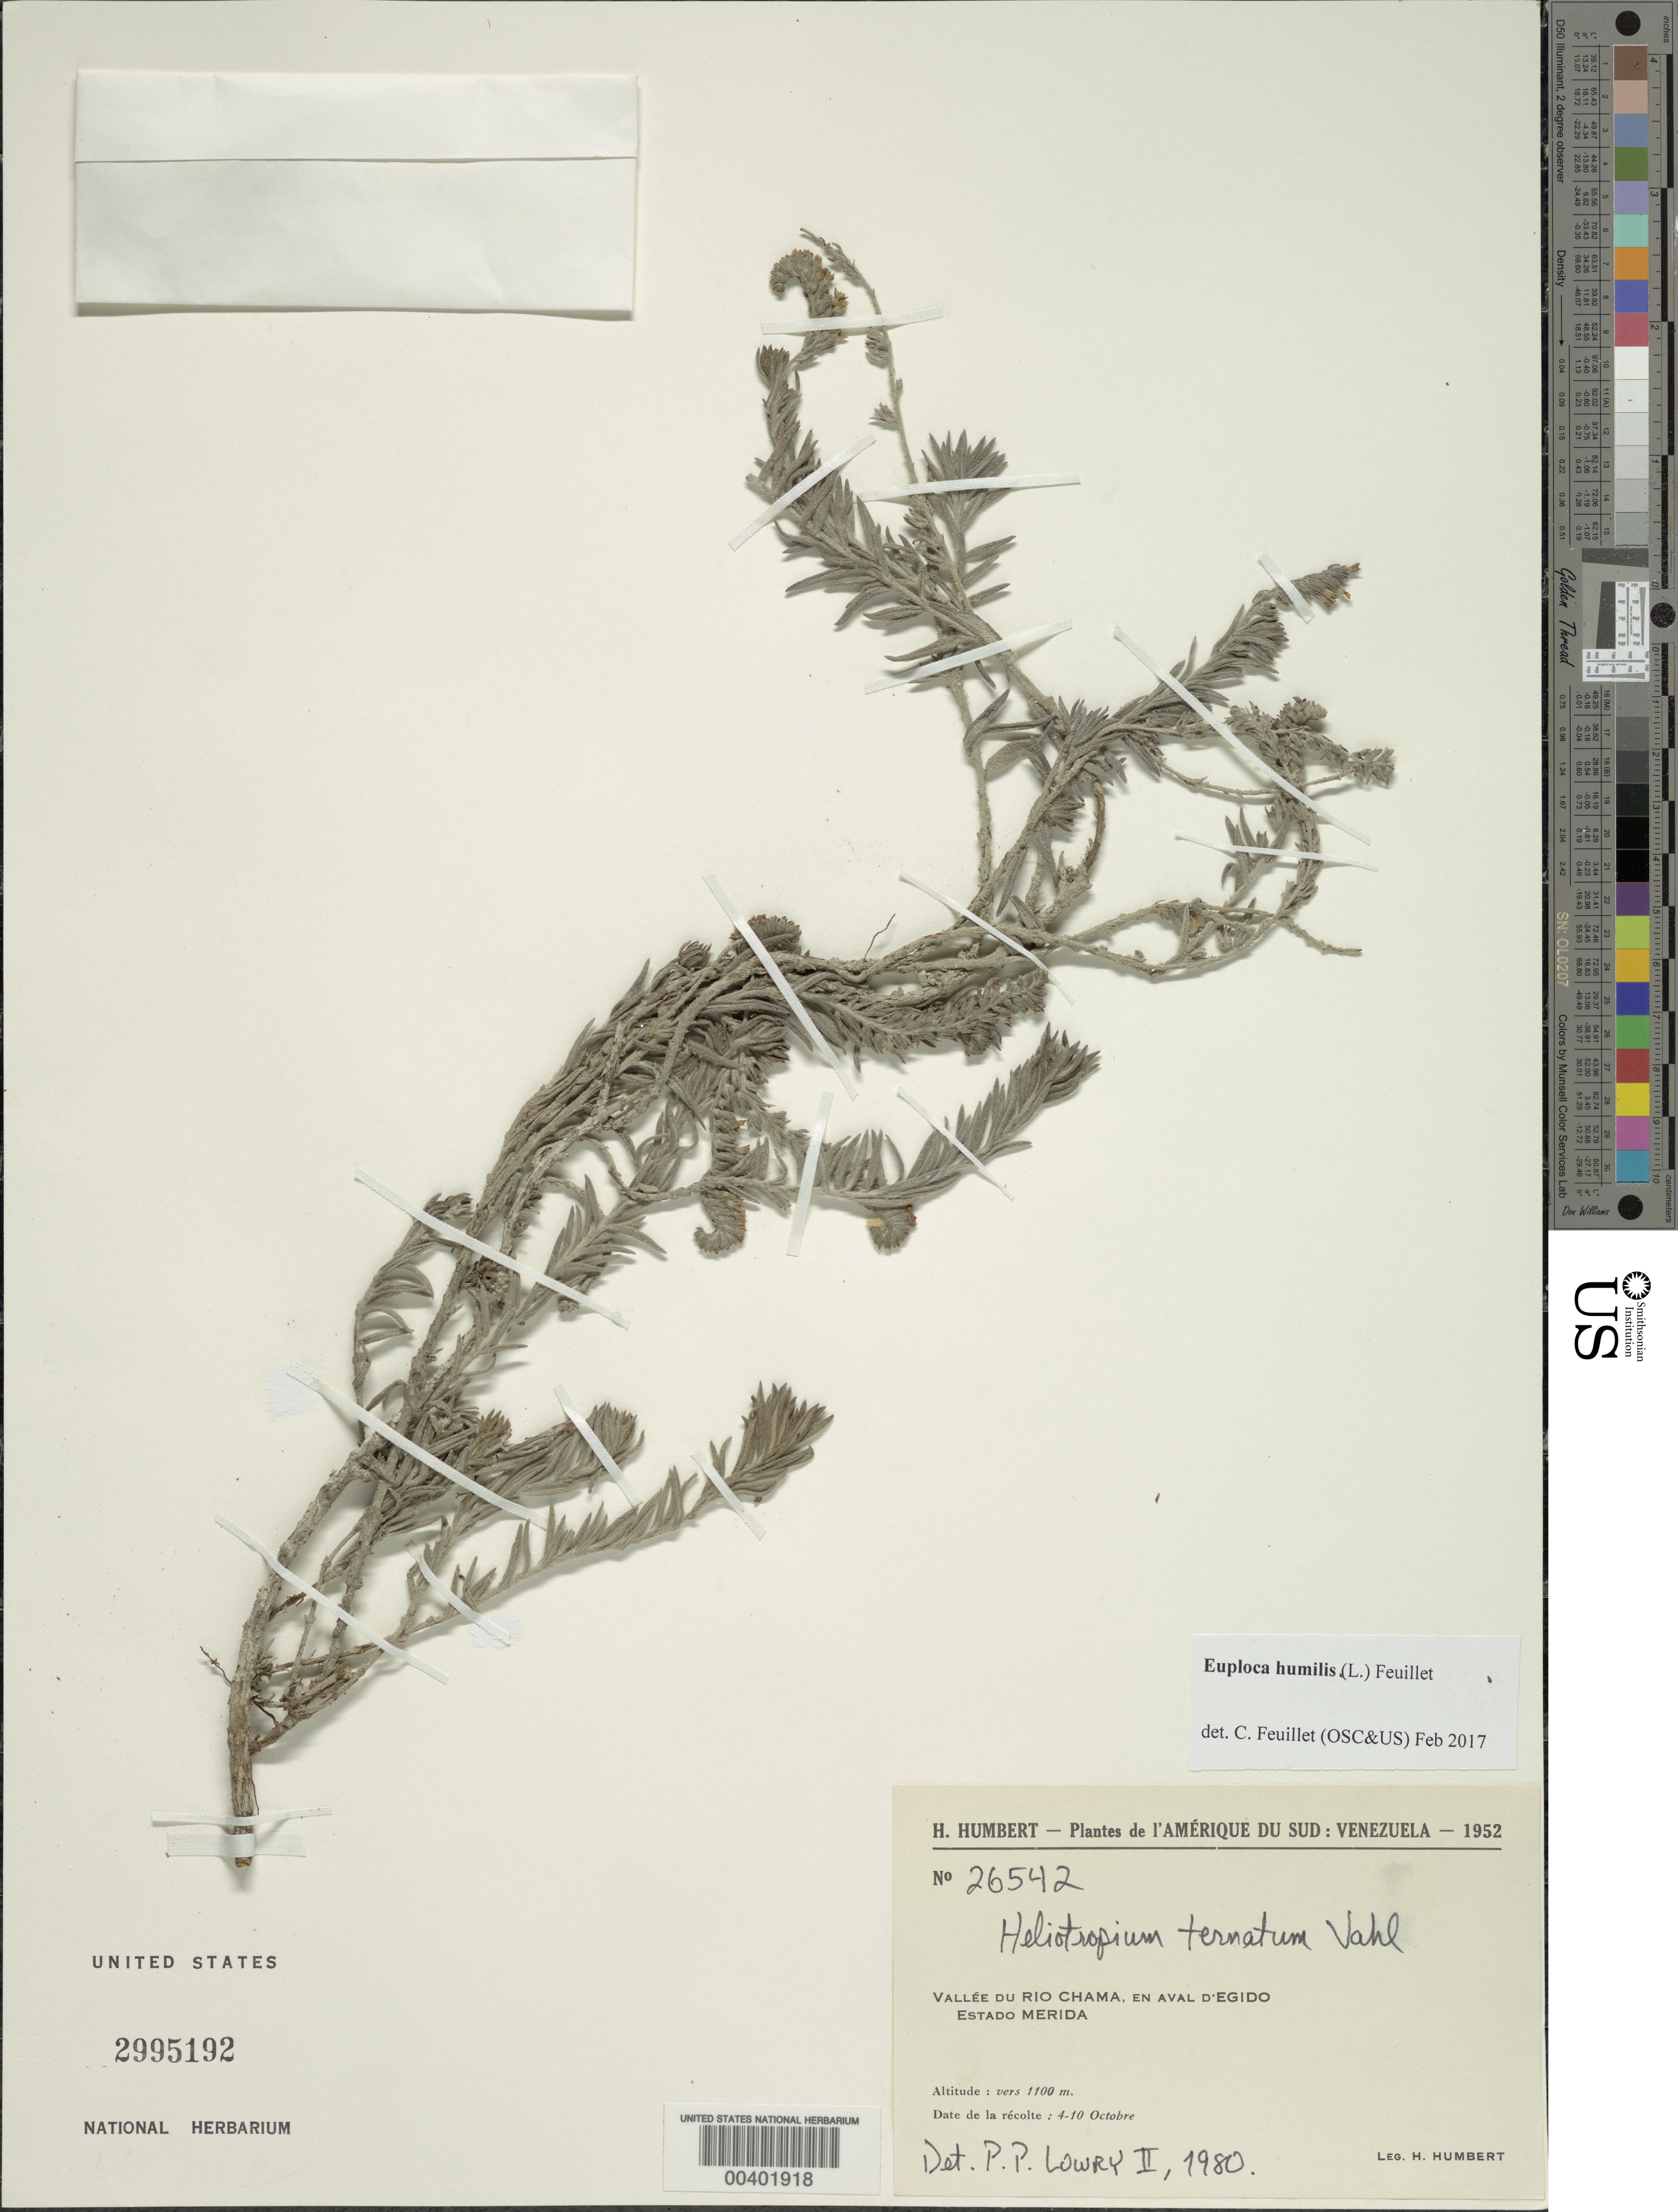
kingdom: Plantae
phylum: Tracheophyta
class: Magnoliopsida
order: Boraginales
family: Heliotropiaceae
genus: Heliotropium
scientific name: Heliotropium ternatum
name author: Vahl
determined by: Lowry, P. P., (MO), Missouri Botanical Garden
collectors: H. Humbert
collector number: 26542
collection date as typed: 04 Oct 1952 to 10 Oct 1952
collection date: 1952-10-04/1952-10-10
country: Venezuela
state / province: Mérida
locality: Vallée du Rio Chama, en Aval D'Egido Ejido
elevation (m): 1100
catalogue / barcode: US 2995192